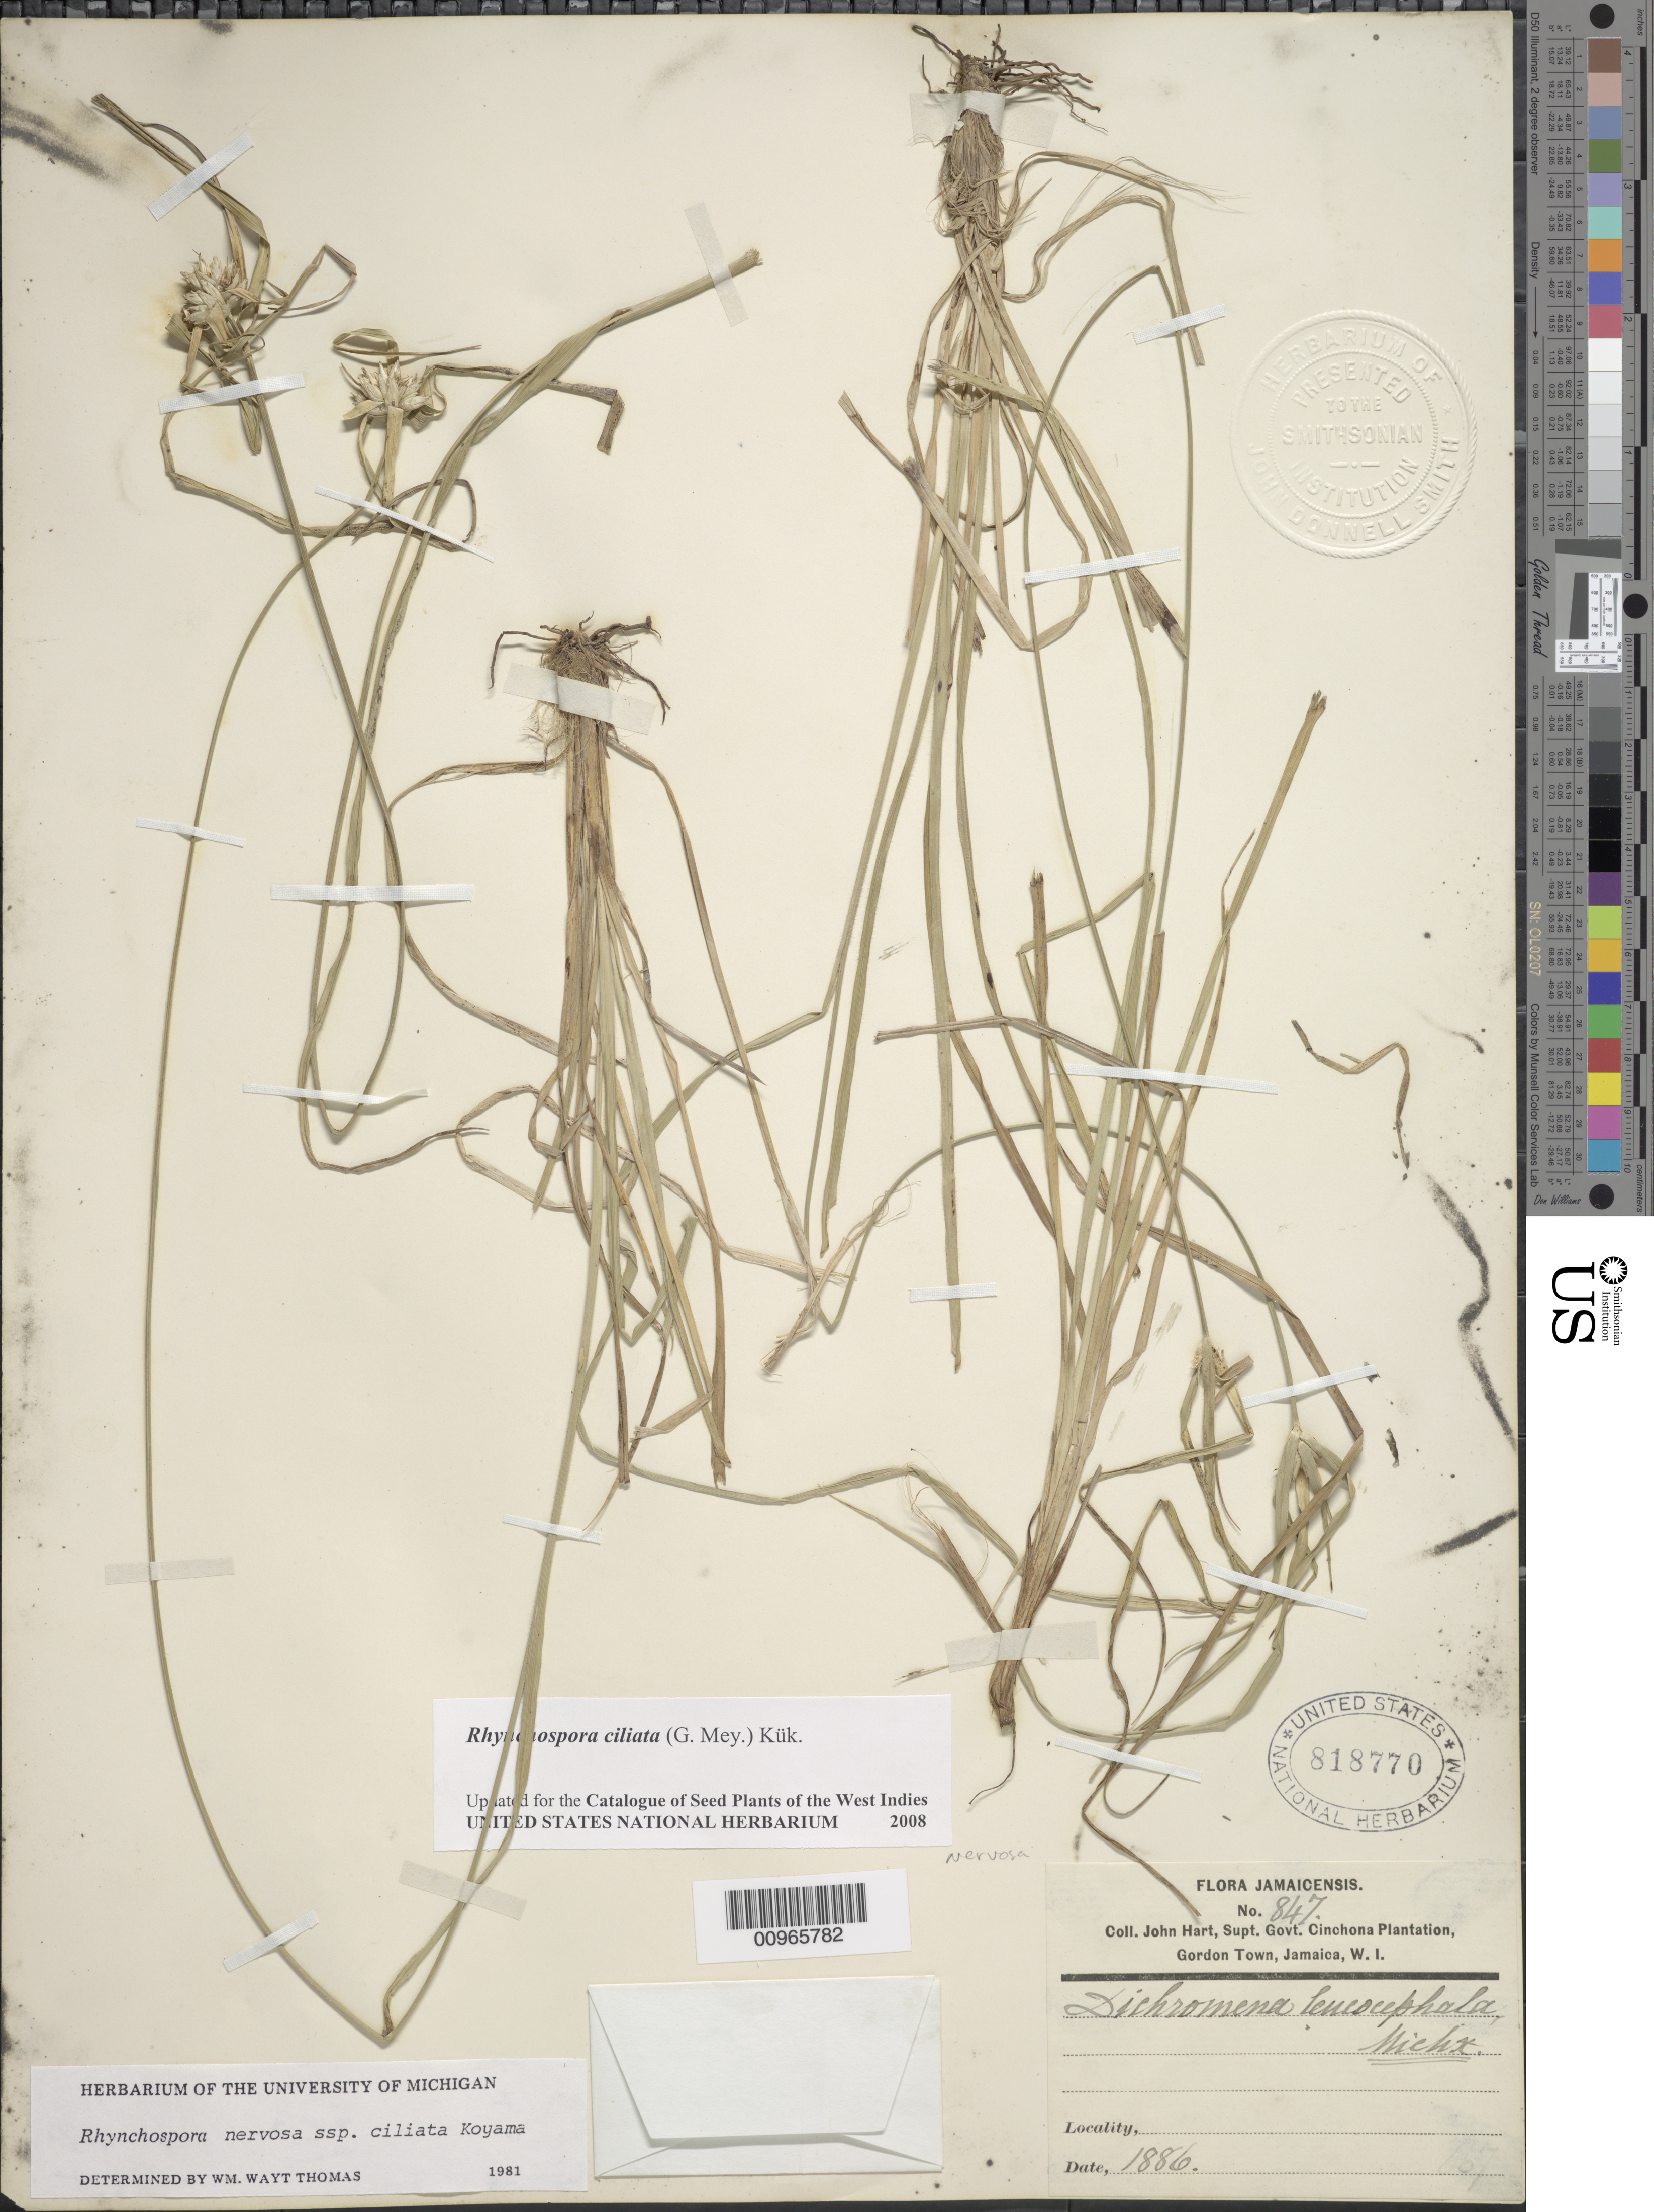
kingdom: Plantae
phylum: Tracheophyta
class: Liliopsida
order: Poales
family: Cyperaceae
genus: Rhynchospora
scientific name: Rhynchospora ciliata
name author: (G. Mey.) Kük.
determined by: Strong, M. T., (US), Smithsonian Institution - National Museum of Natural History (UNITED STATES)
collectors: J. Hart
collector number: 847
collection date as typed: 1886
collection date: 1886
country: Jamaica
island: Jamaica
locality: Gordon Town, Supt. Govt. Cinchona Plantation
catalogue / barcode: US 818770